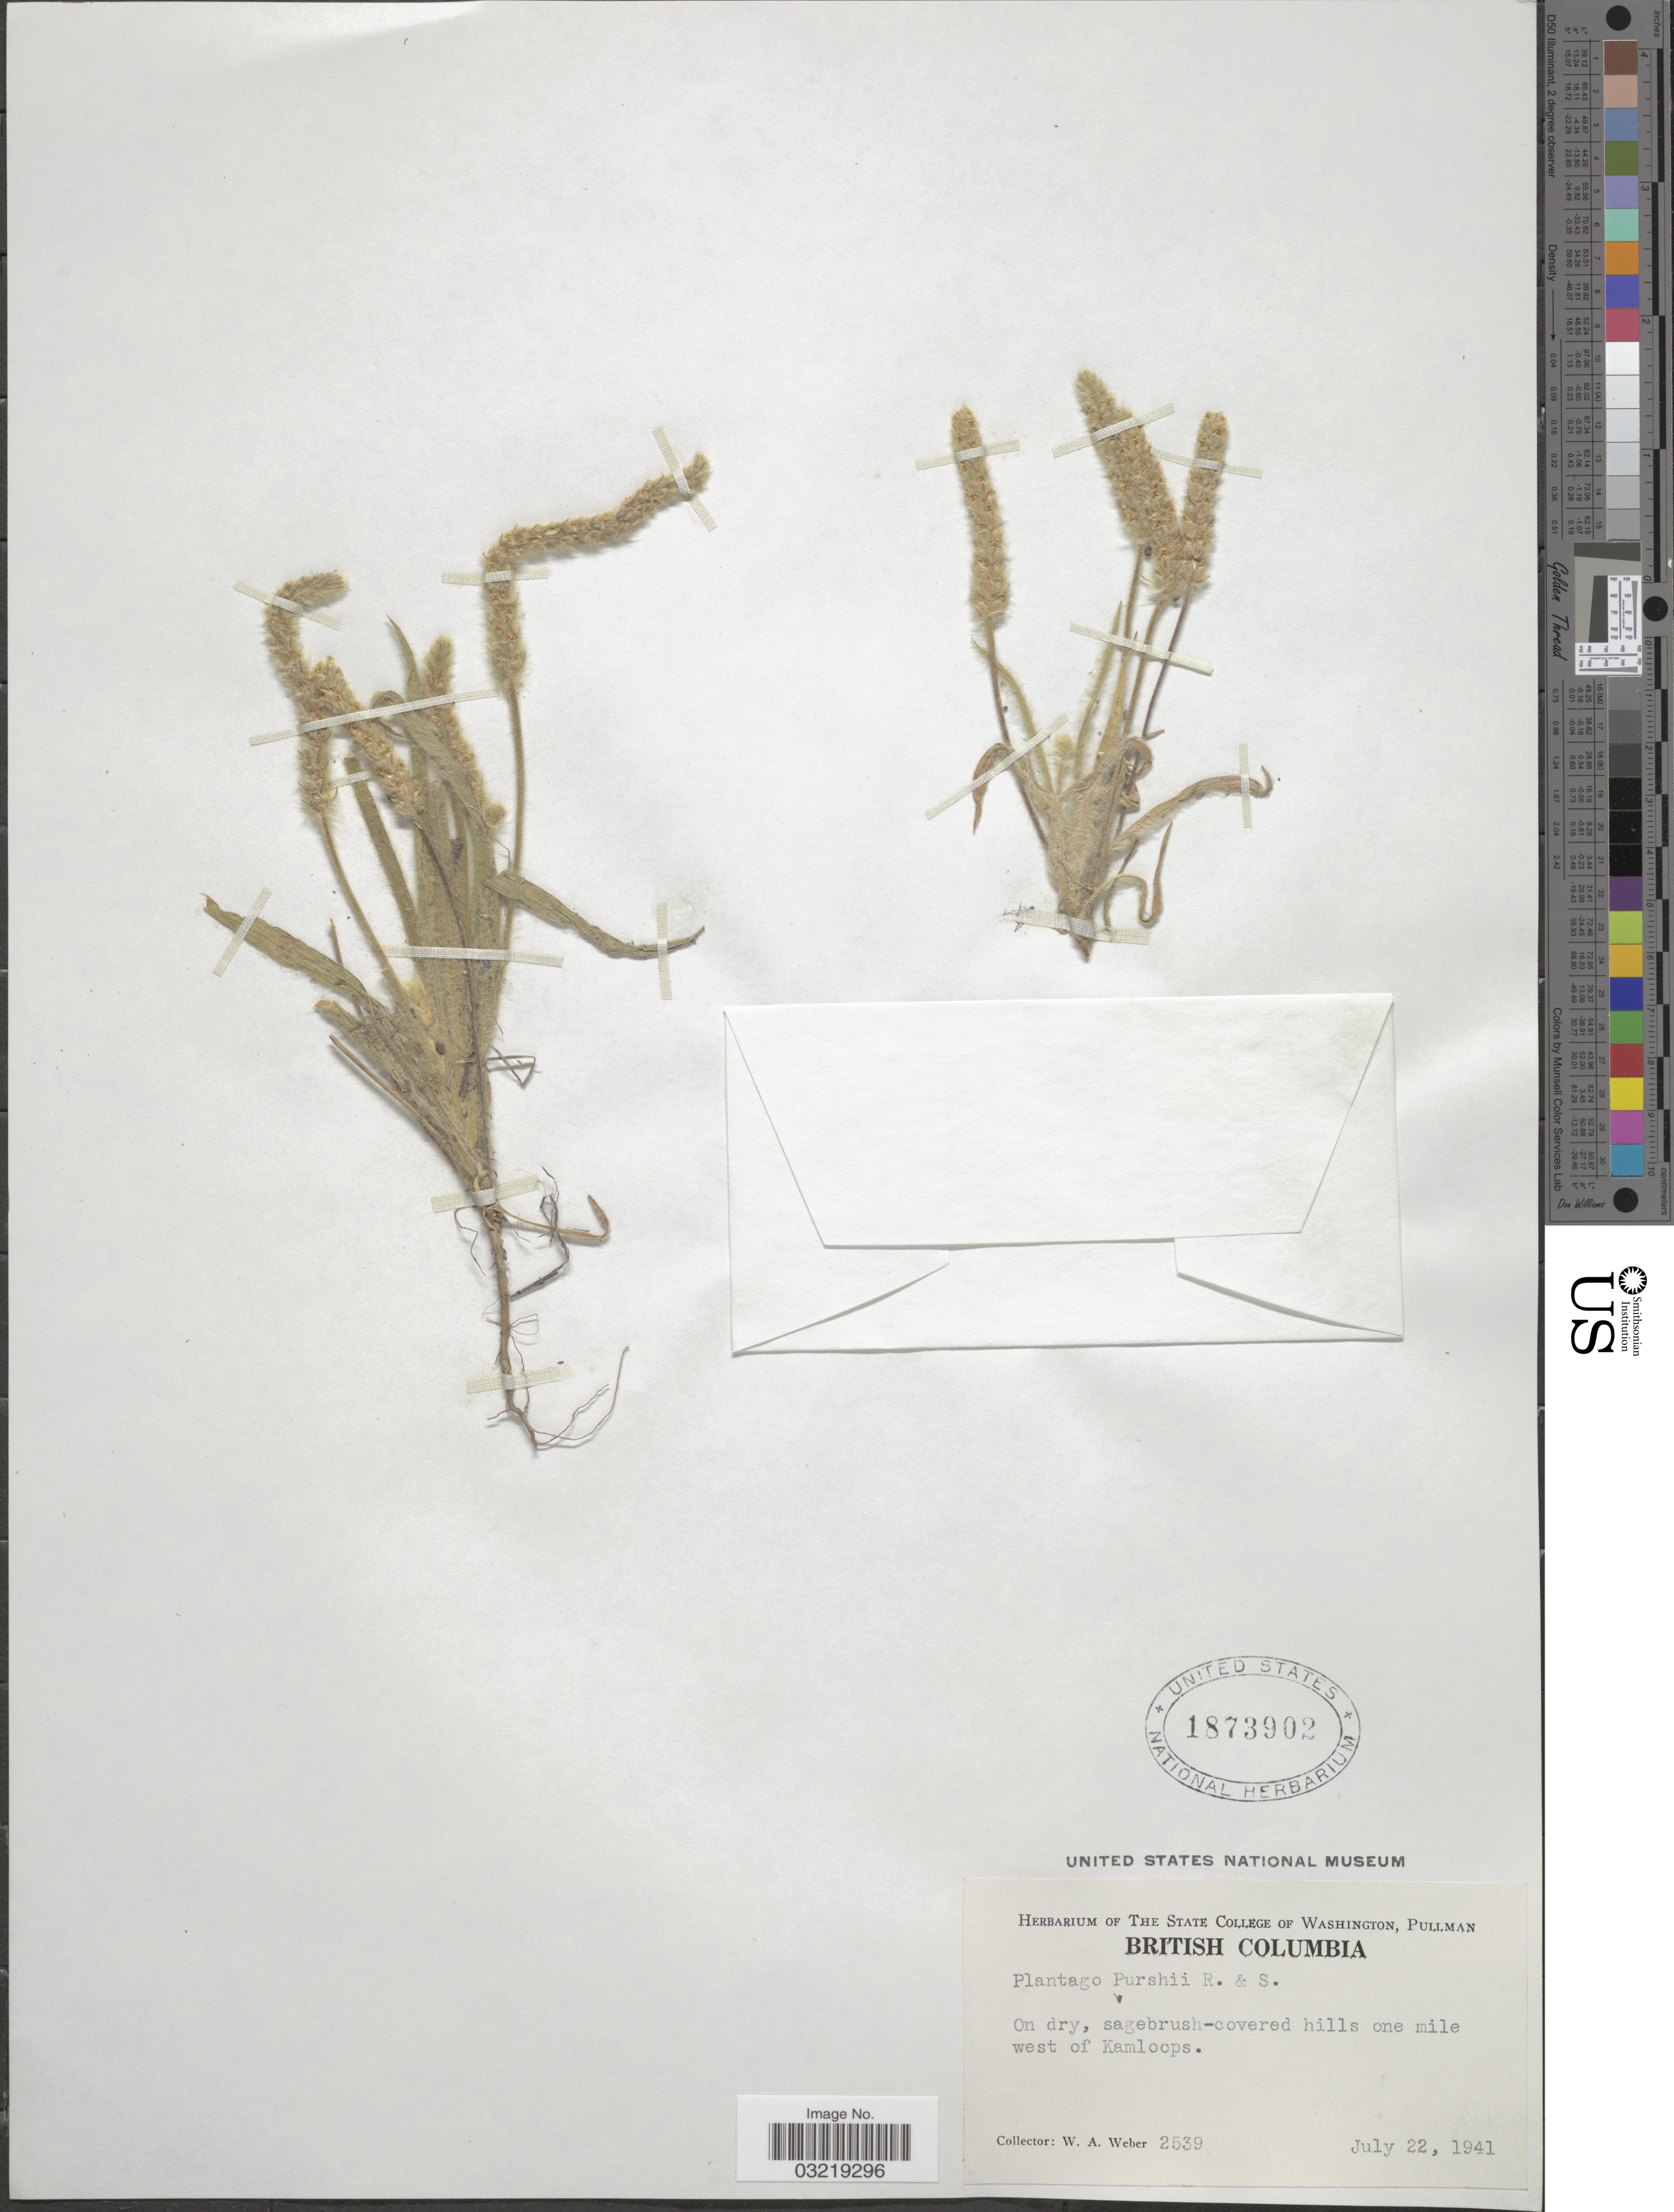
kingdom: Plantae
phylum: Tracheophyta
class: Magnoliopsida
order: Lamiales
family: Plantaginaceae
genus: Plantago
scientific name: Plantago patagonica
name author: Jacq.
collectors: W. A. Weber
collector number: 2539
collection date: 1941-07-22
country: Canada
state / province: British Columbia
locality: One mile west of Kamloops.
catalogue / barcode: US 1873902